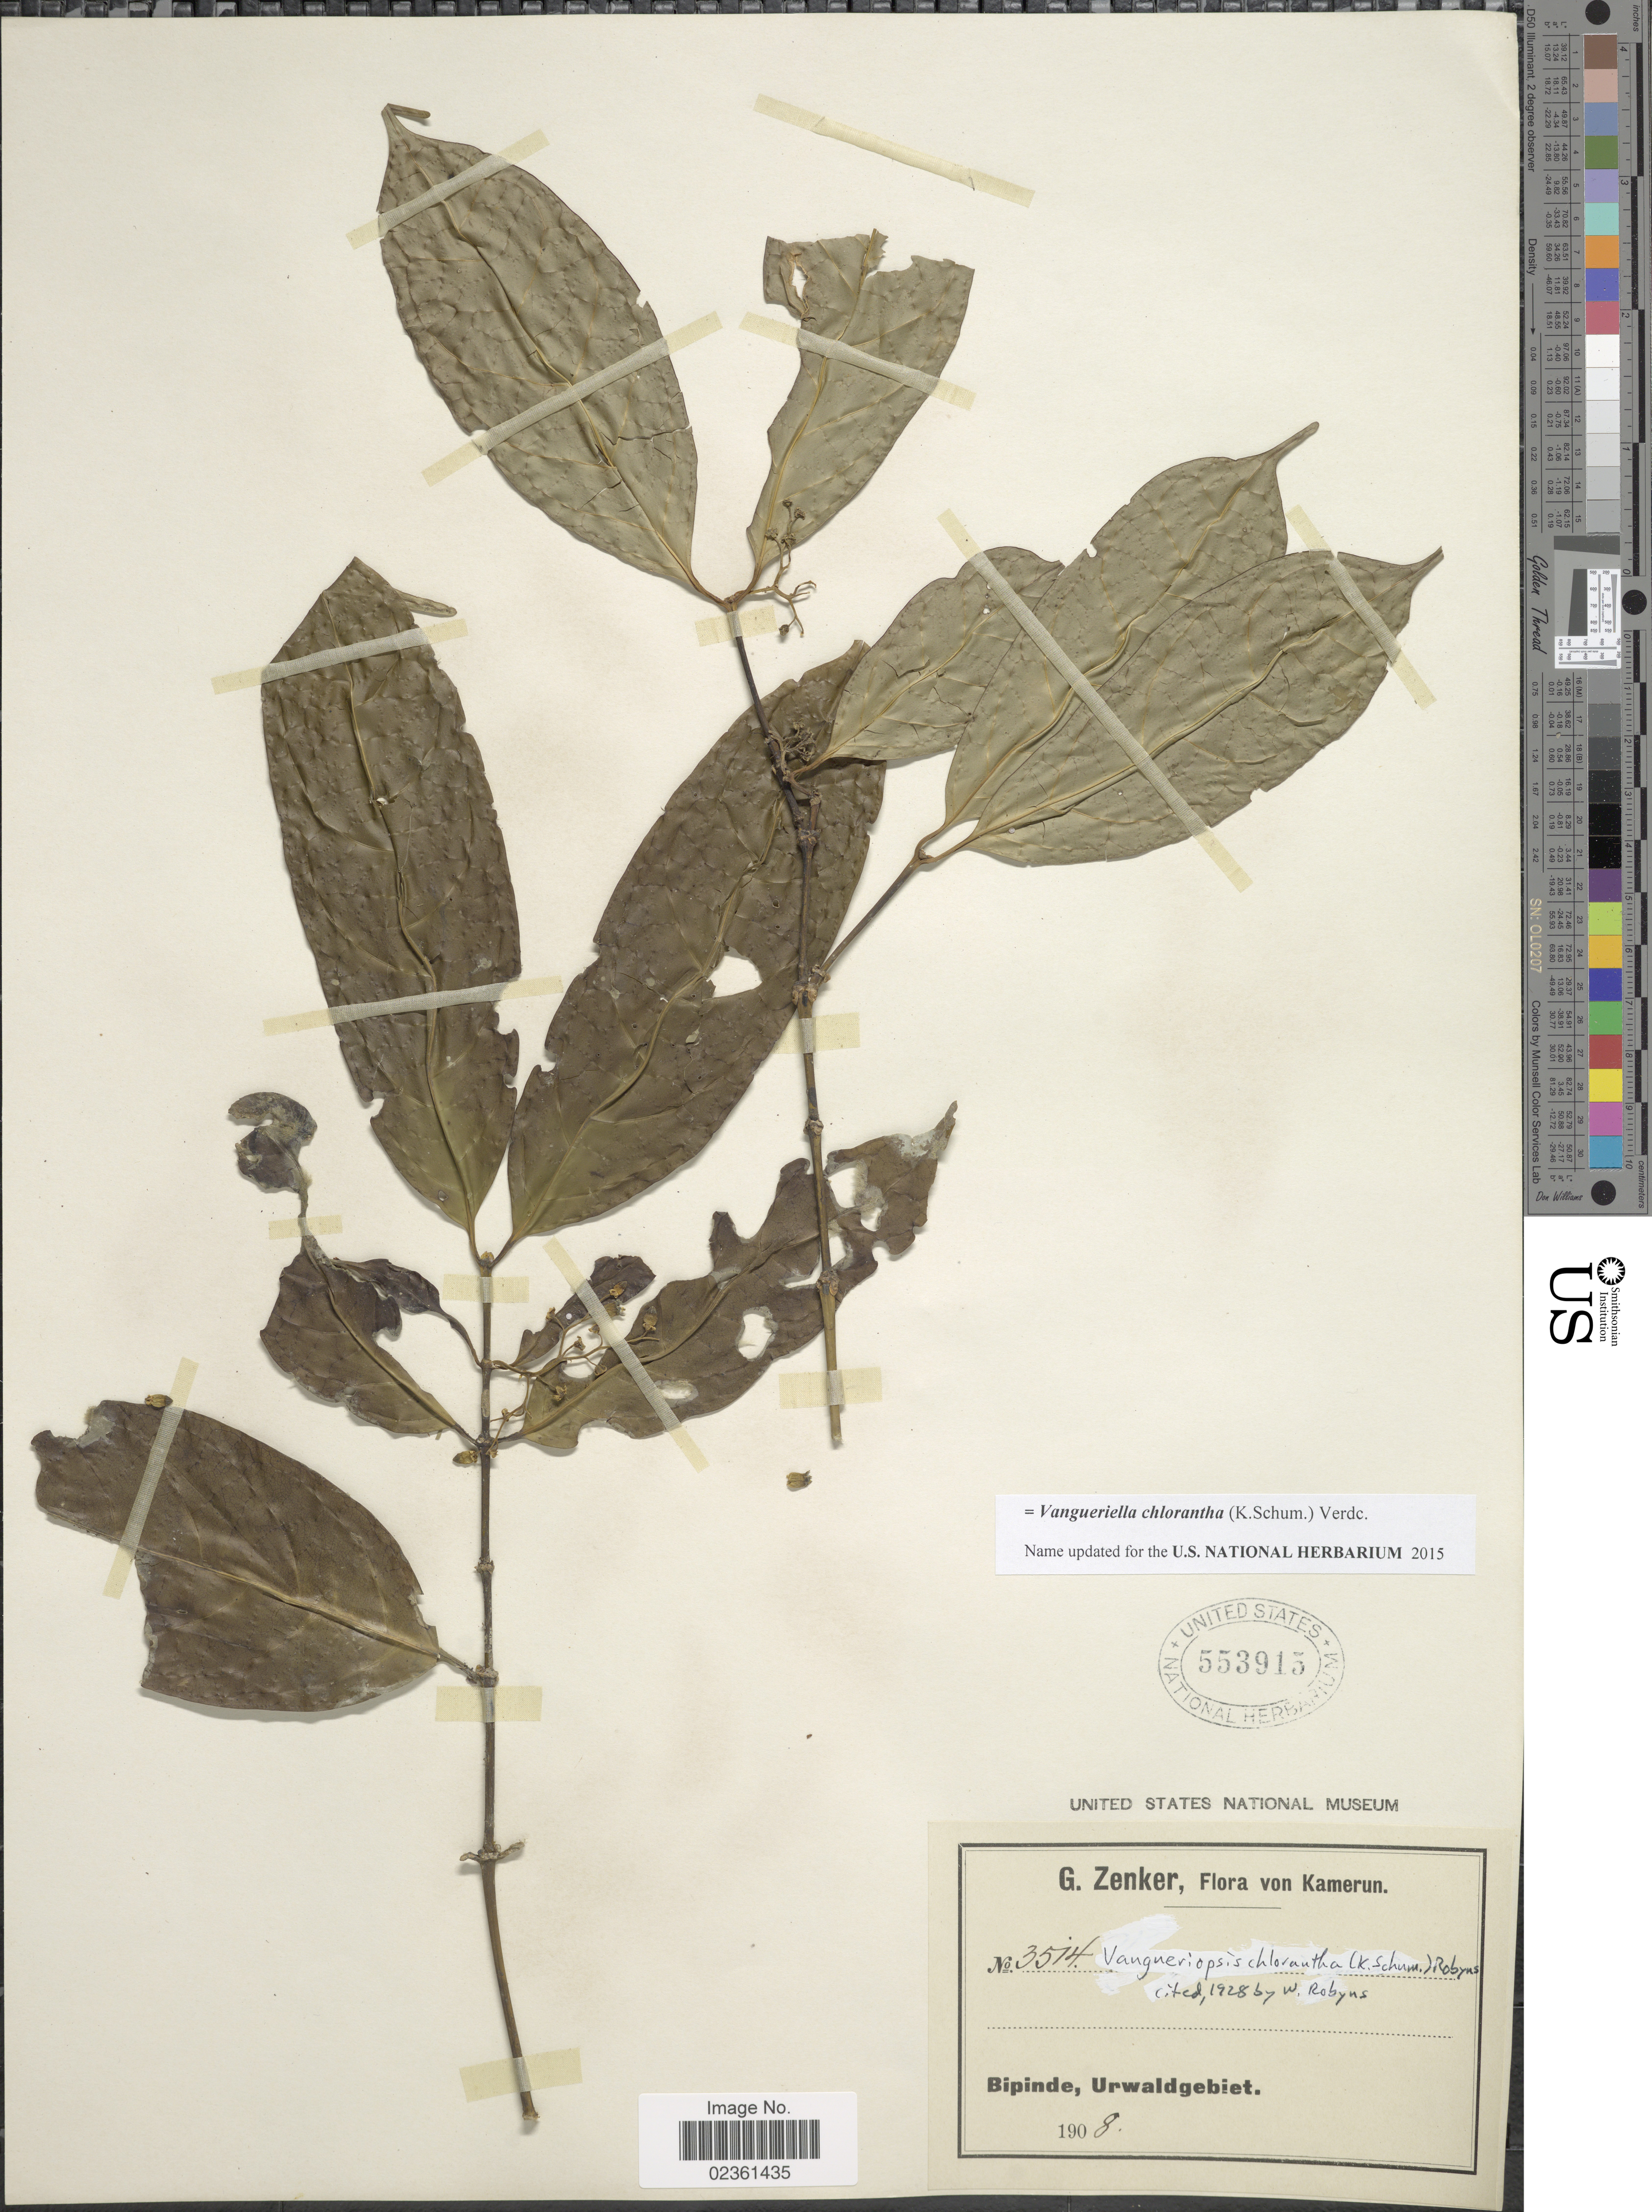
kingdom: Plantae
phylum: Tracheophyta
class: Magnoliopsida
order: Gentianales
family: Rubiaceae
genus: Vangueriella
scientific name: Vangueriella chlorantha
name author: (K. Schum.) Verdc.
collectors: G. A. Zenker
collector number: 3514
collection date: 1908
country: Cameroon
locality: Kamerun, Bipinde, Urwaldgebiet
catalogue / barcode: US 553915